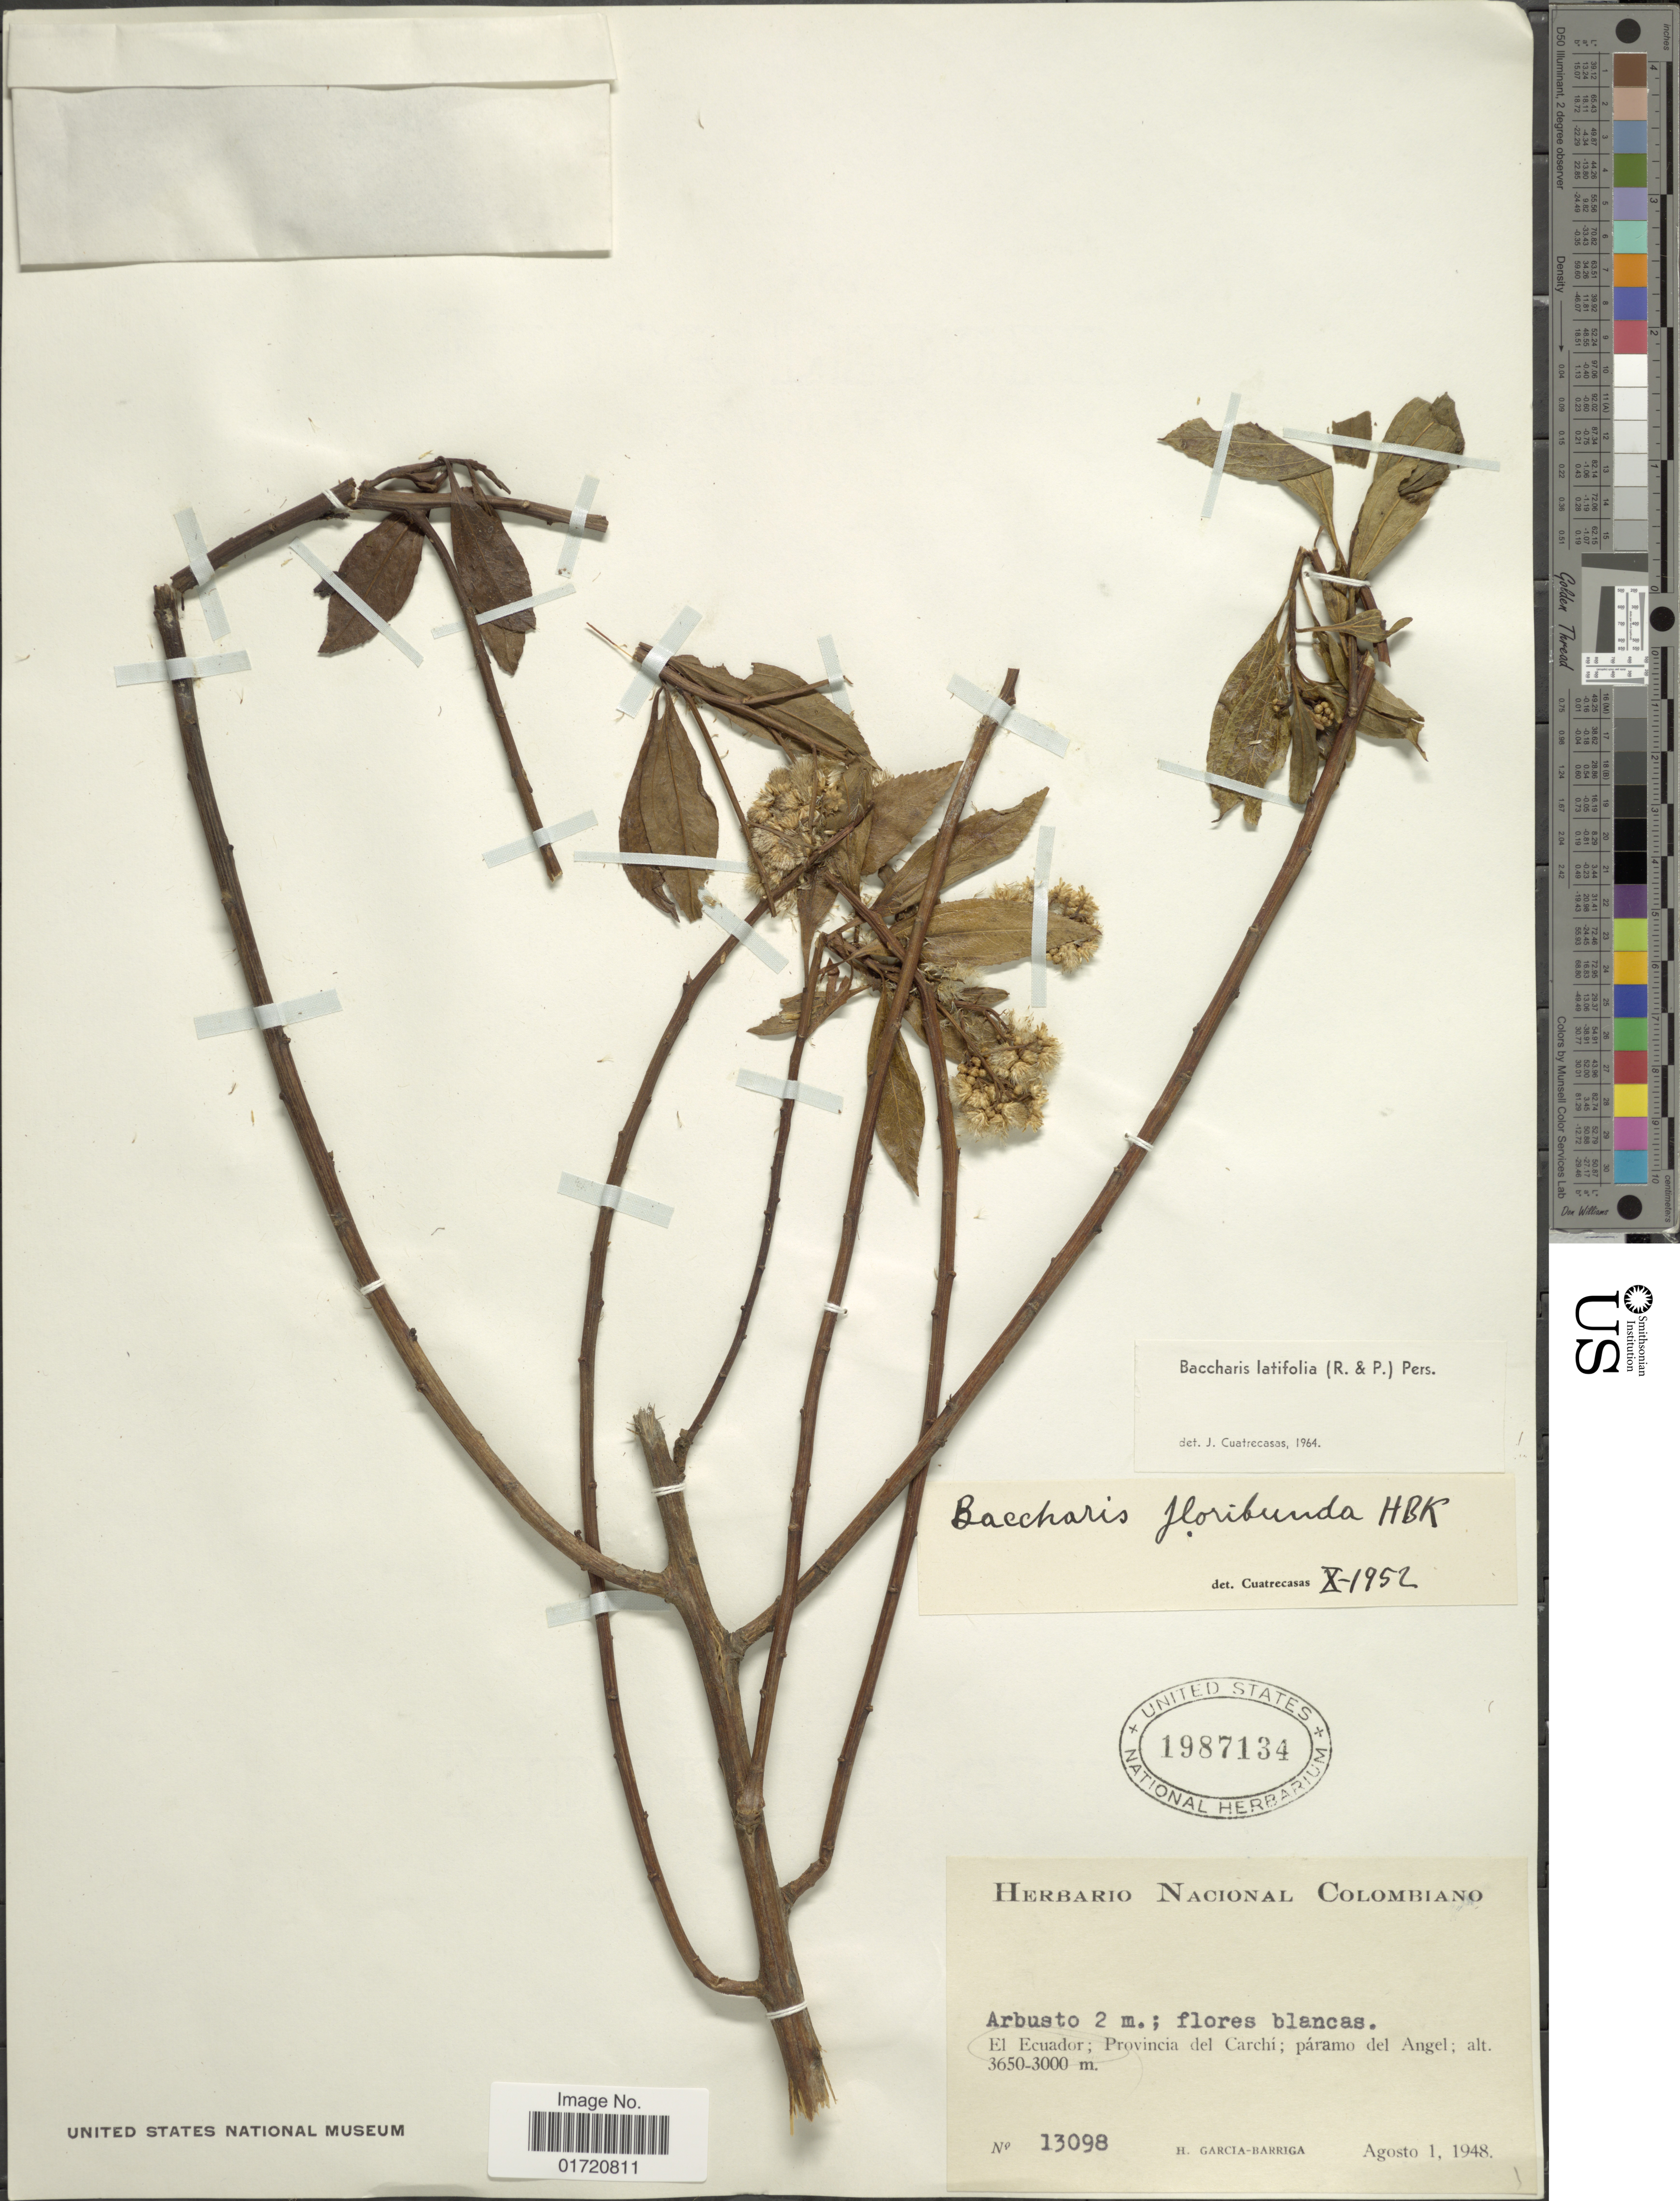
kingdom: Plantae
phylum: Tracheophyta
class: Magnoliopsida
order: Asterales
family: Asteraceae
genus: Baccharis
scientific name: Baccharis latifolia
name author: (Ruiz & Pav.) Pers.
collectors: H. García Barriga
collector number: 13098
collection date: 1948-08-01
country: Ecuador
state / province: Carchi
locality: Paramo del Angel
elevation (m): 3000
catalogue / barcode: US 1987134